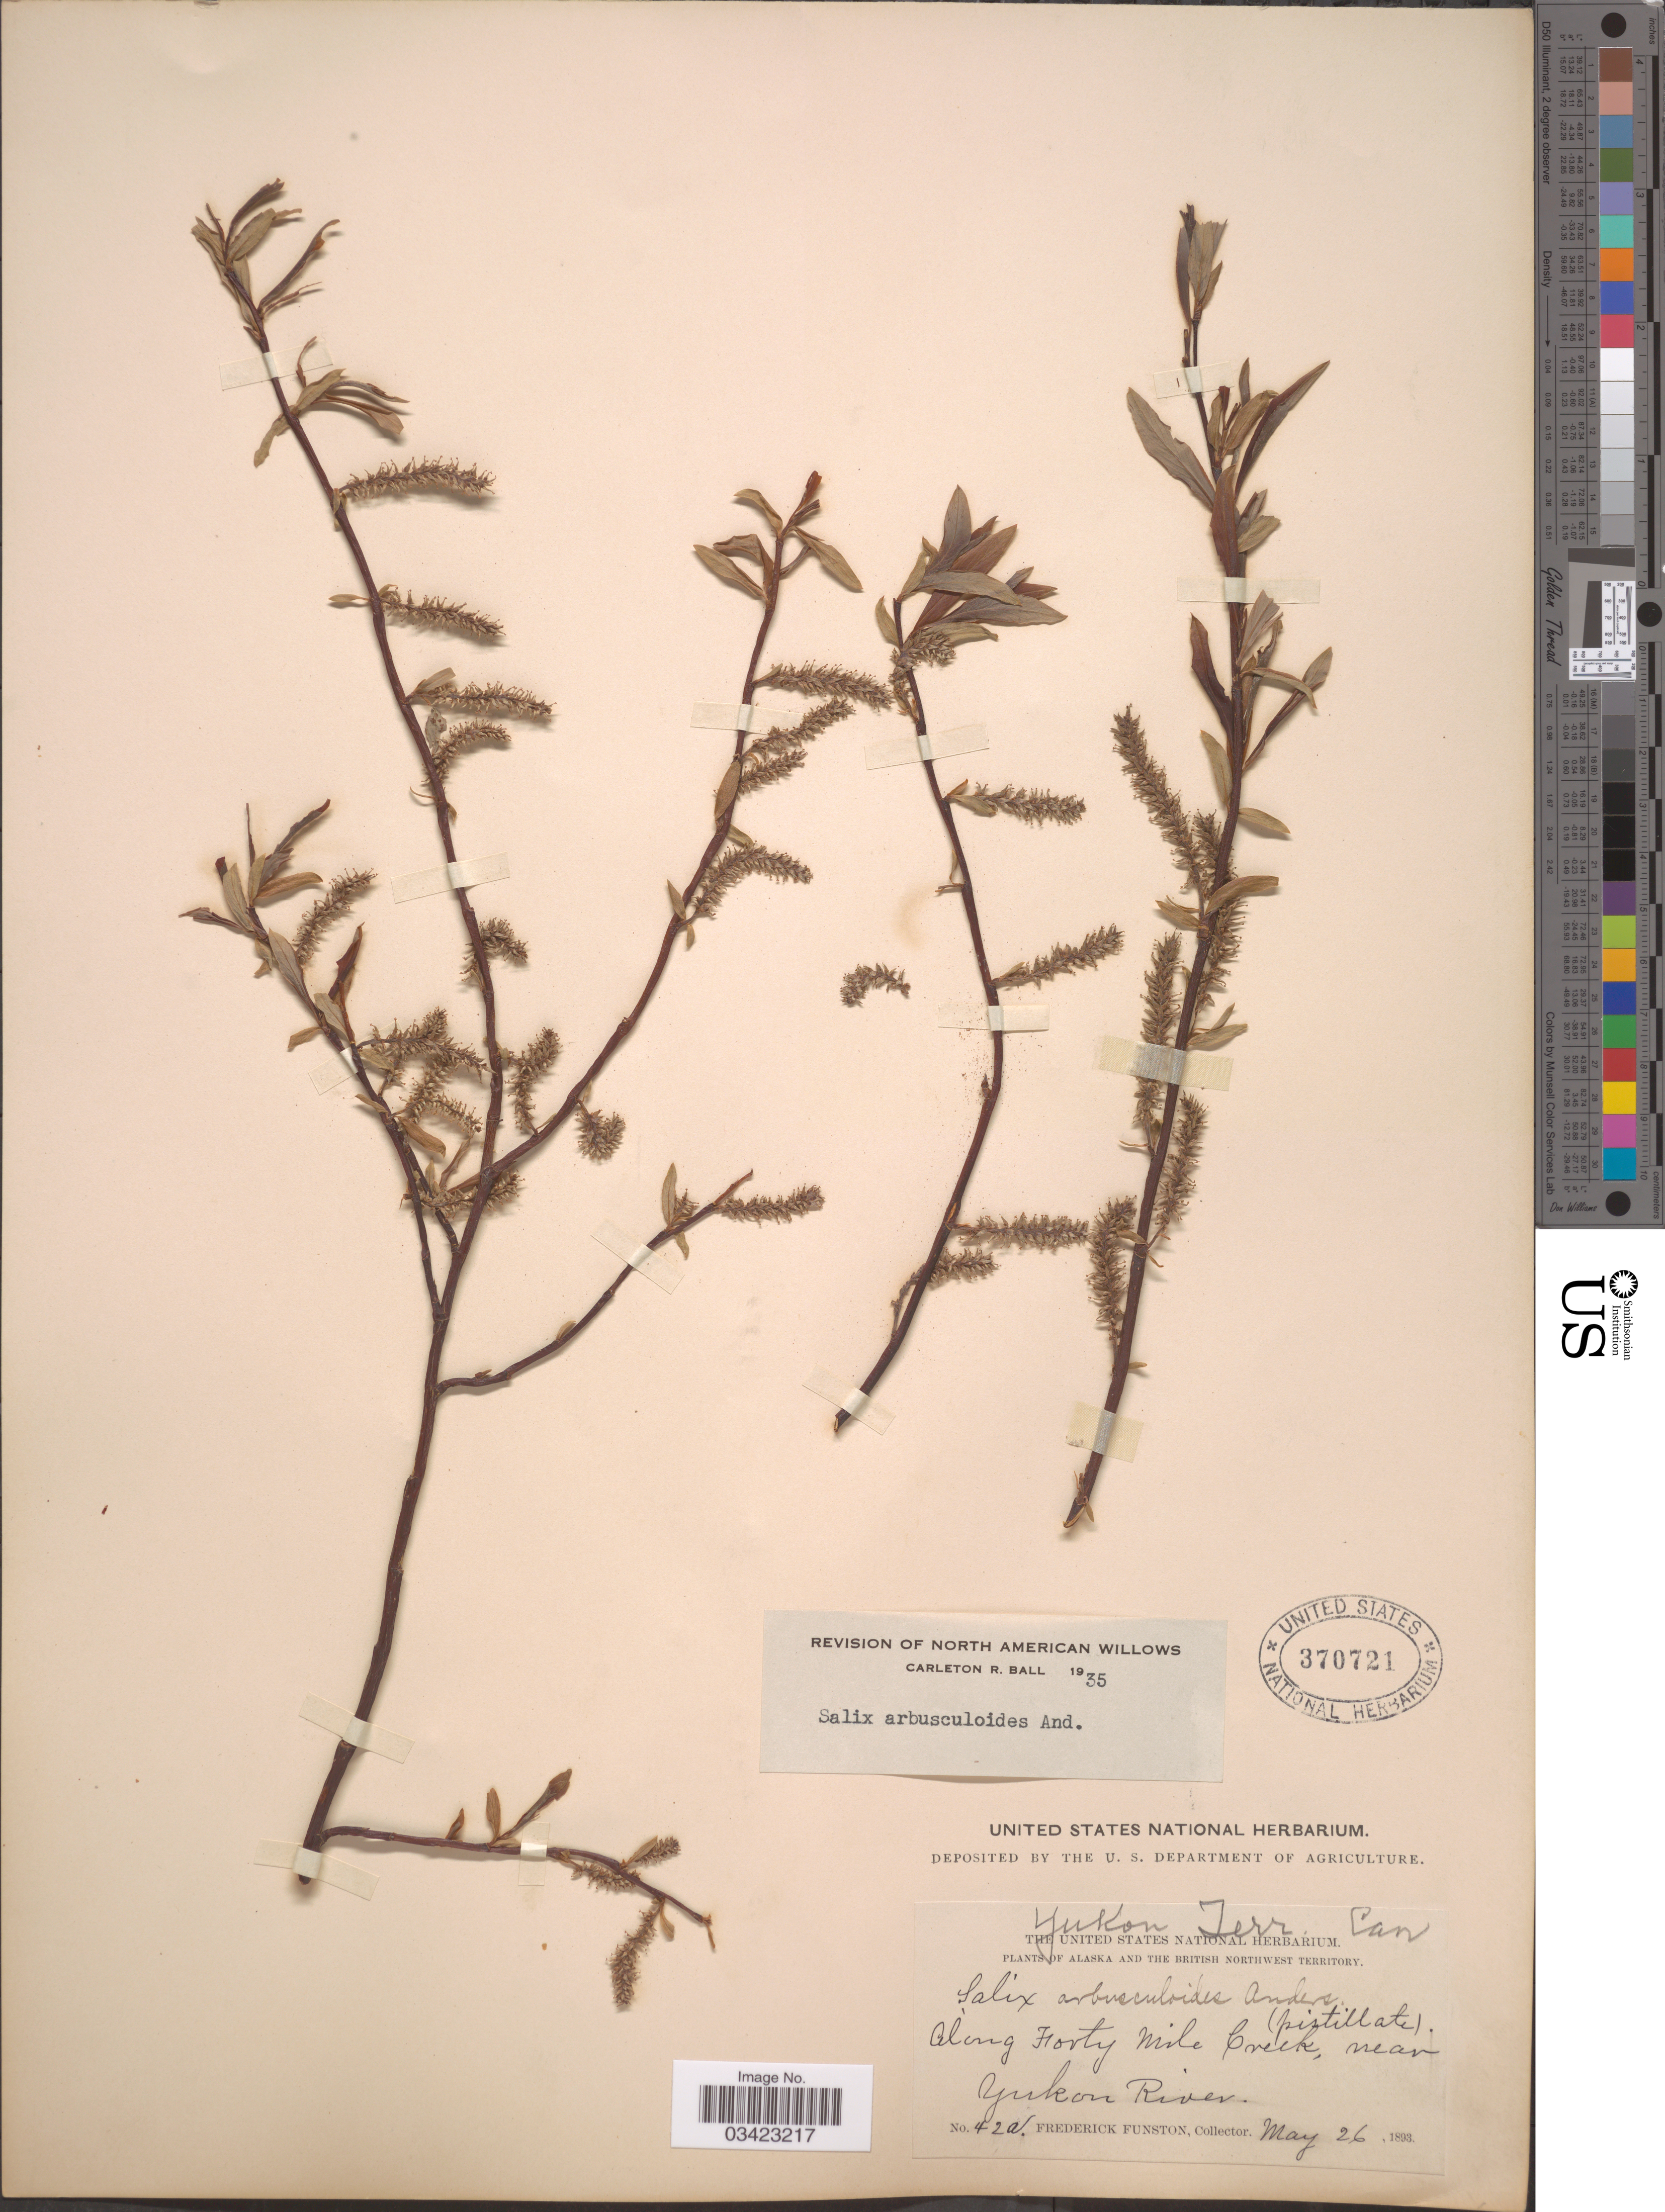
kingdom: Plantae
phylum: Tracheophyta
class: Magnoliopsida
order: Malpighiales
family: Salicaceae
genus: Salix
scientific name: Salix arbusculoides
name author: Andersson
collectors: F. Funston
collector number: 42a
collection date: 1893-05-26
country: Canada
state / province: Yukon Territory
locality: Along Forty Mile Creek, near Yukon River.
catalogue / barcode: US 370721